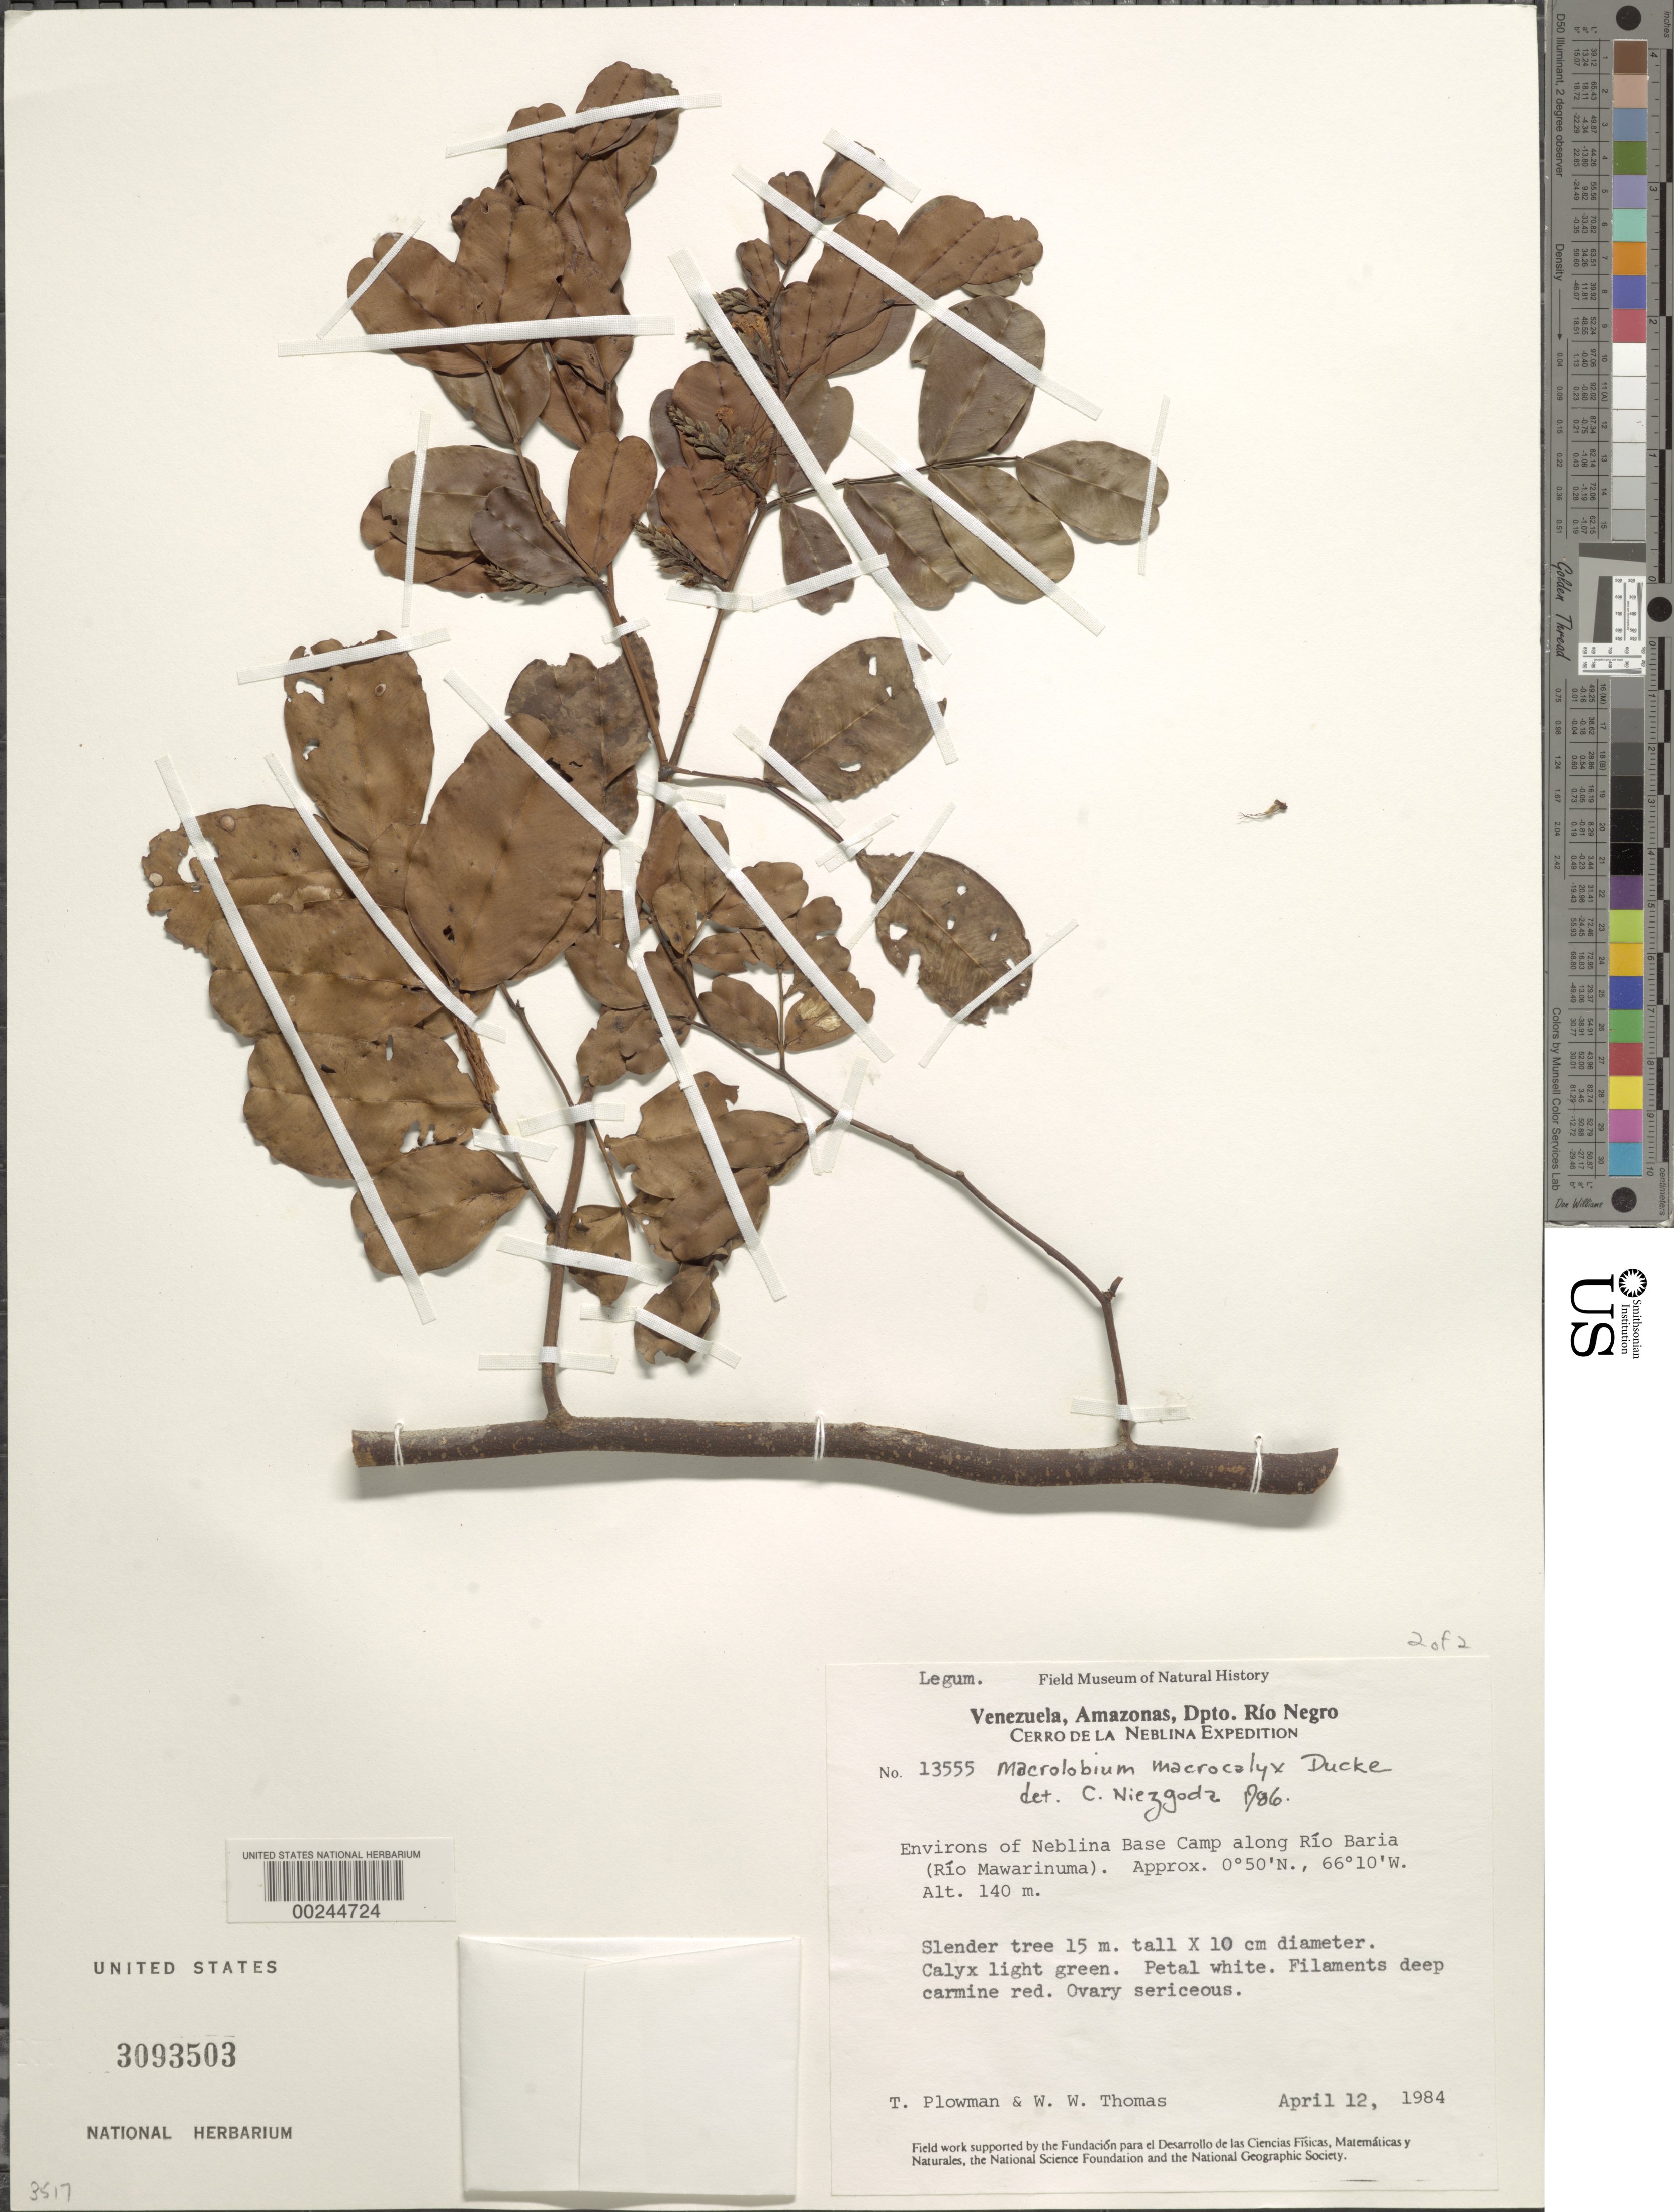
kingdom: Plantae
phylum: Tracheophyta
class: Magnoliopsida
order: Fabales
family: Fabaceae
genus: Macrolobium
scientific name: Macrolobium microcalyx var. microcalyx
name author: Ducke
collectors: T. Plowman & W. W. Thomas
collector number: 13555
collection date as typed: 12 Apr 1984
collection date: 1984-04-12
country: Venezuela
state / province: Amazonas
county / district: Rio Negro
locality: Environs of neblina base camp along rio baria (rio mawarinuma)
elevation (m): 672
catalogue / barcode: US 3093503